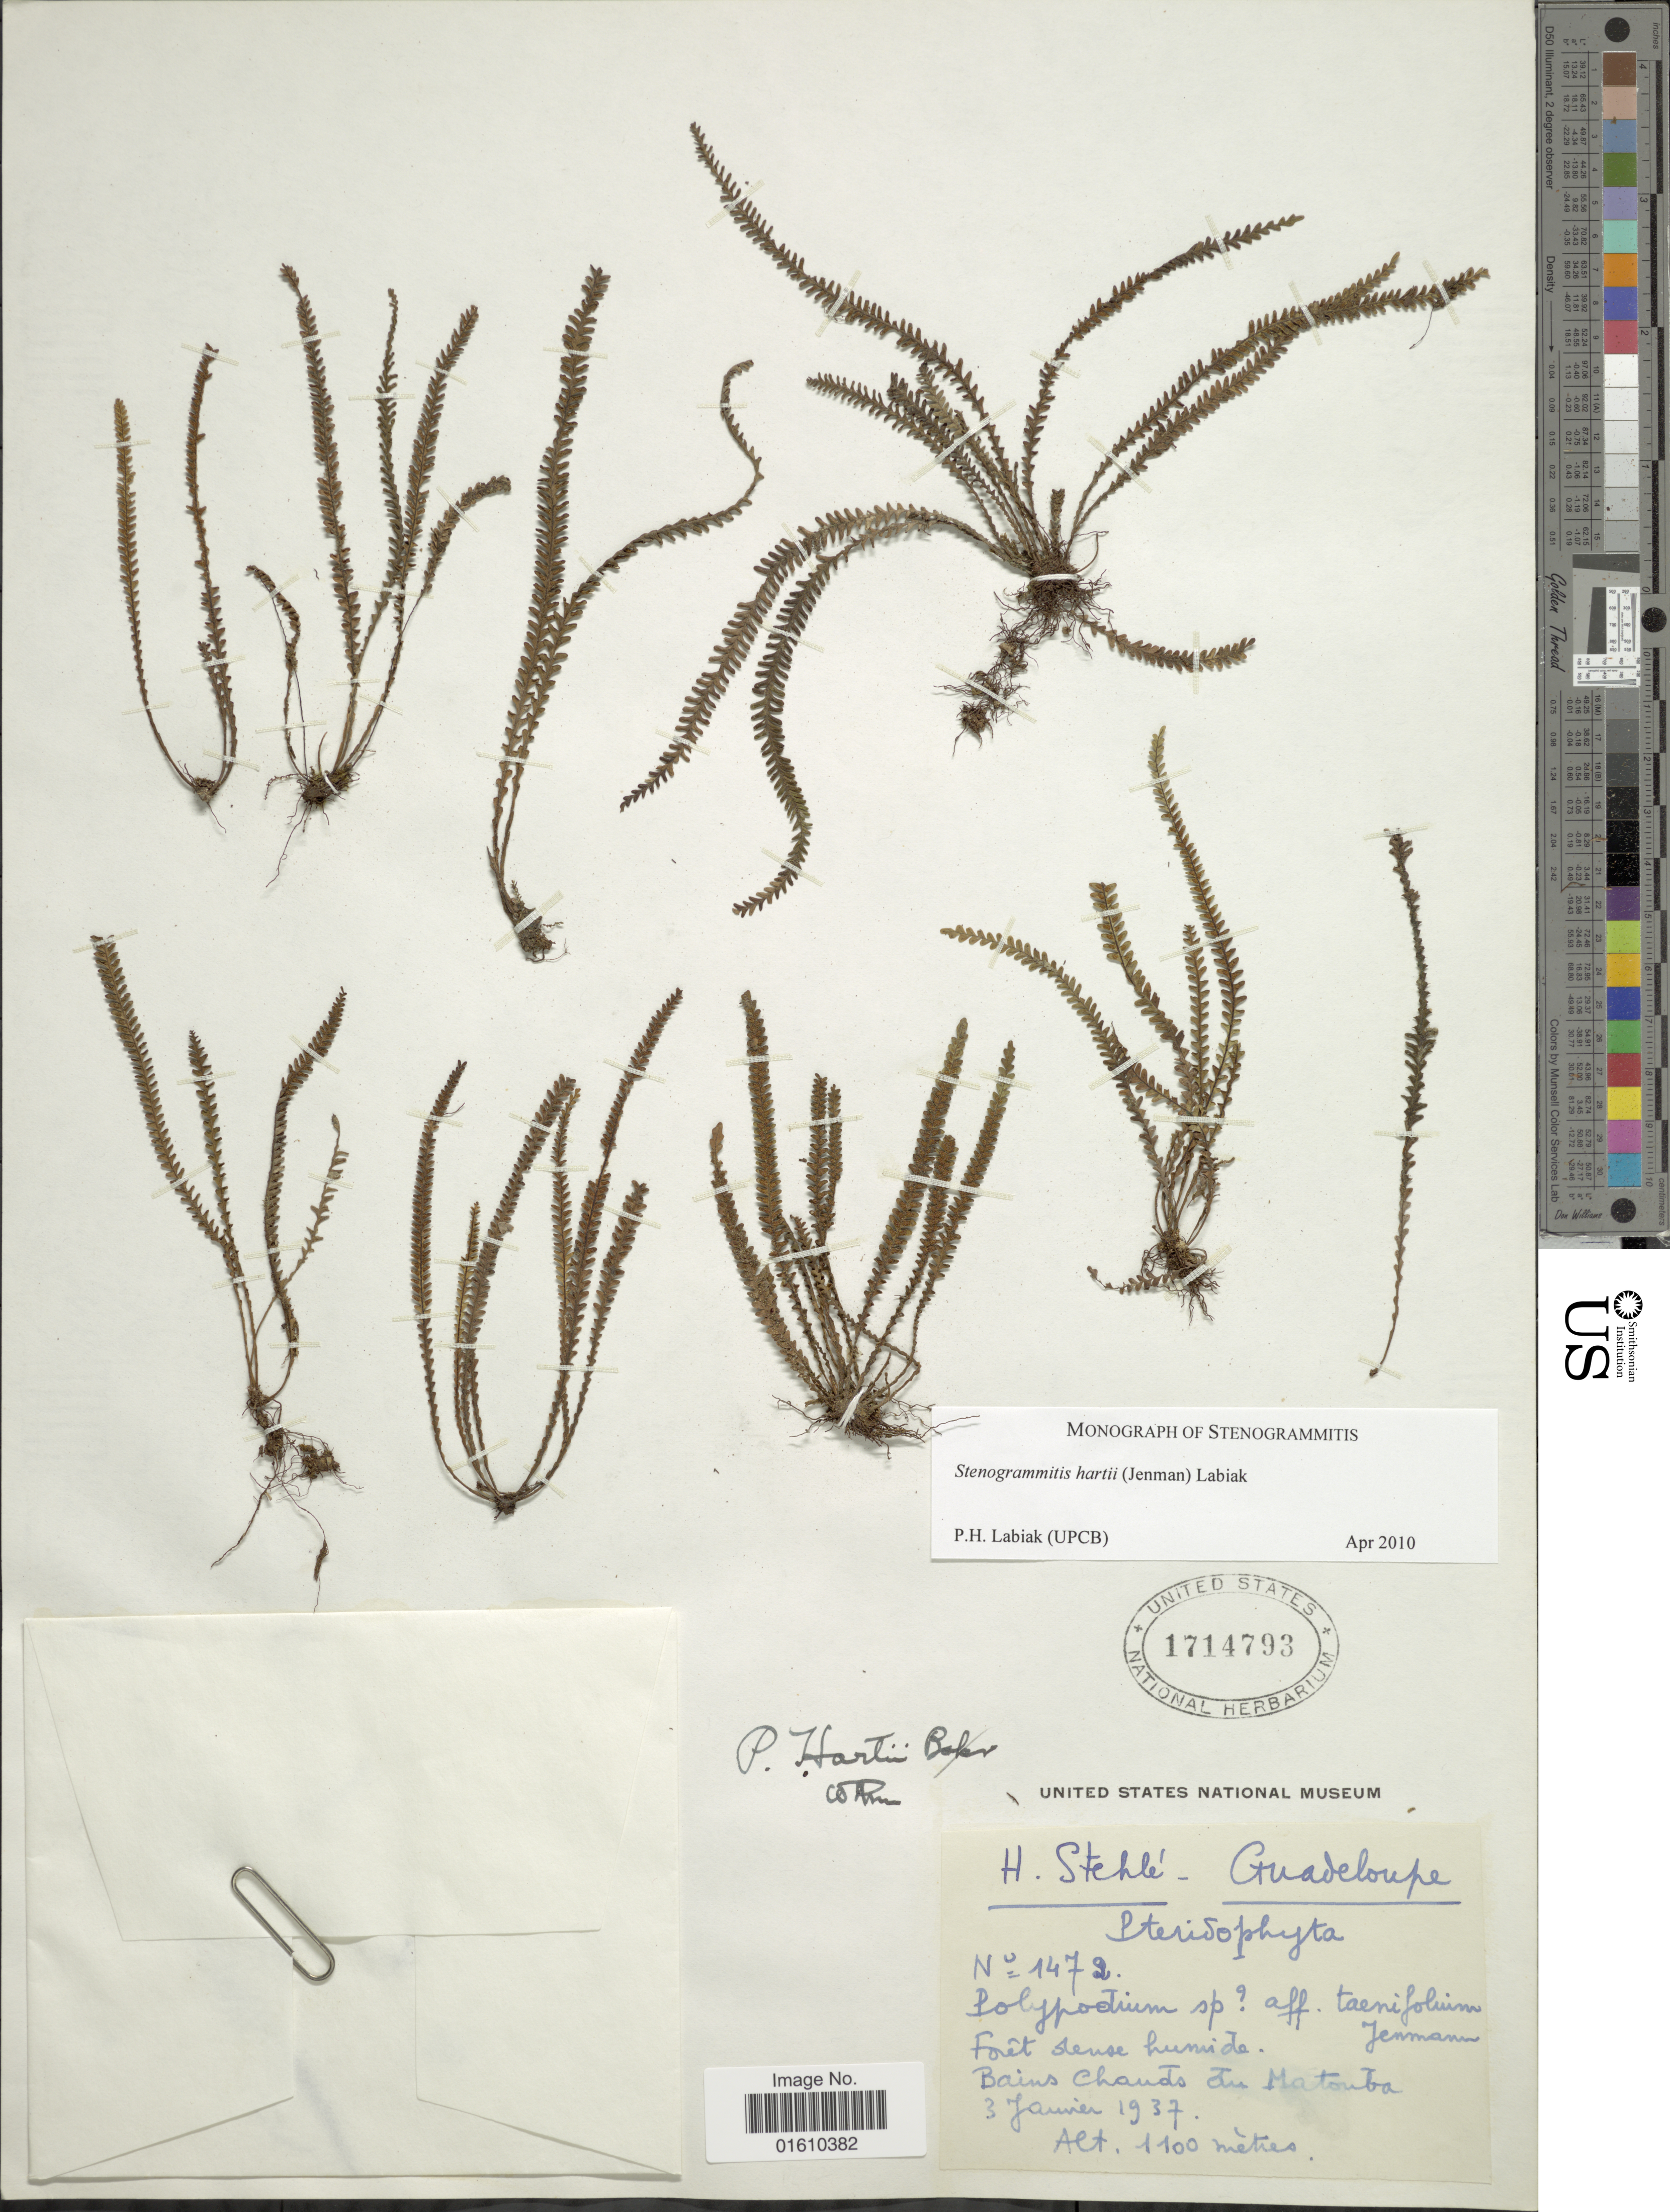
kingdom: Plantae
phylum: Tracheophyta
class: Polypodiopsida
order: Polypodiales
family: Polypodiaceae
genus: Stenogrammitis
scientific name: Stenogrammitis hartii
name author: (Jenman) Labiak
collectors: H. Stehlé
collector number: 1472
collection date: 1937-01-03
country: Guadeloupe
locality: Forêt dense humide, Bains Chauds du Matouba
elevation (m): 1100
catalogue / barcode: US 1714793